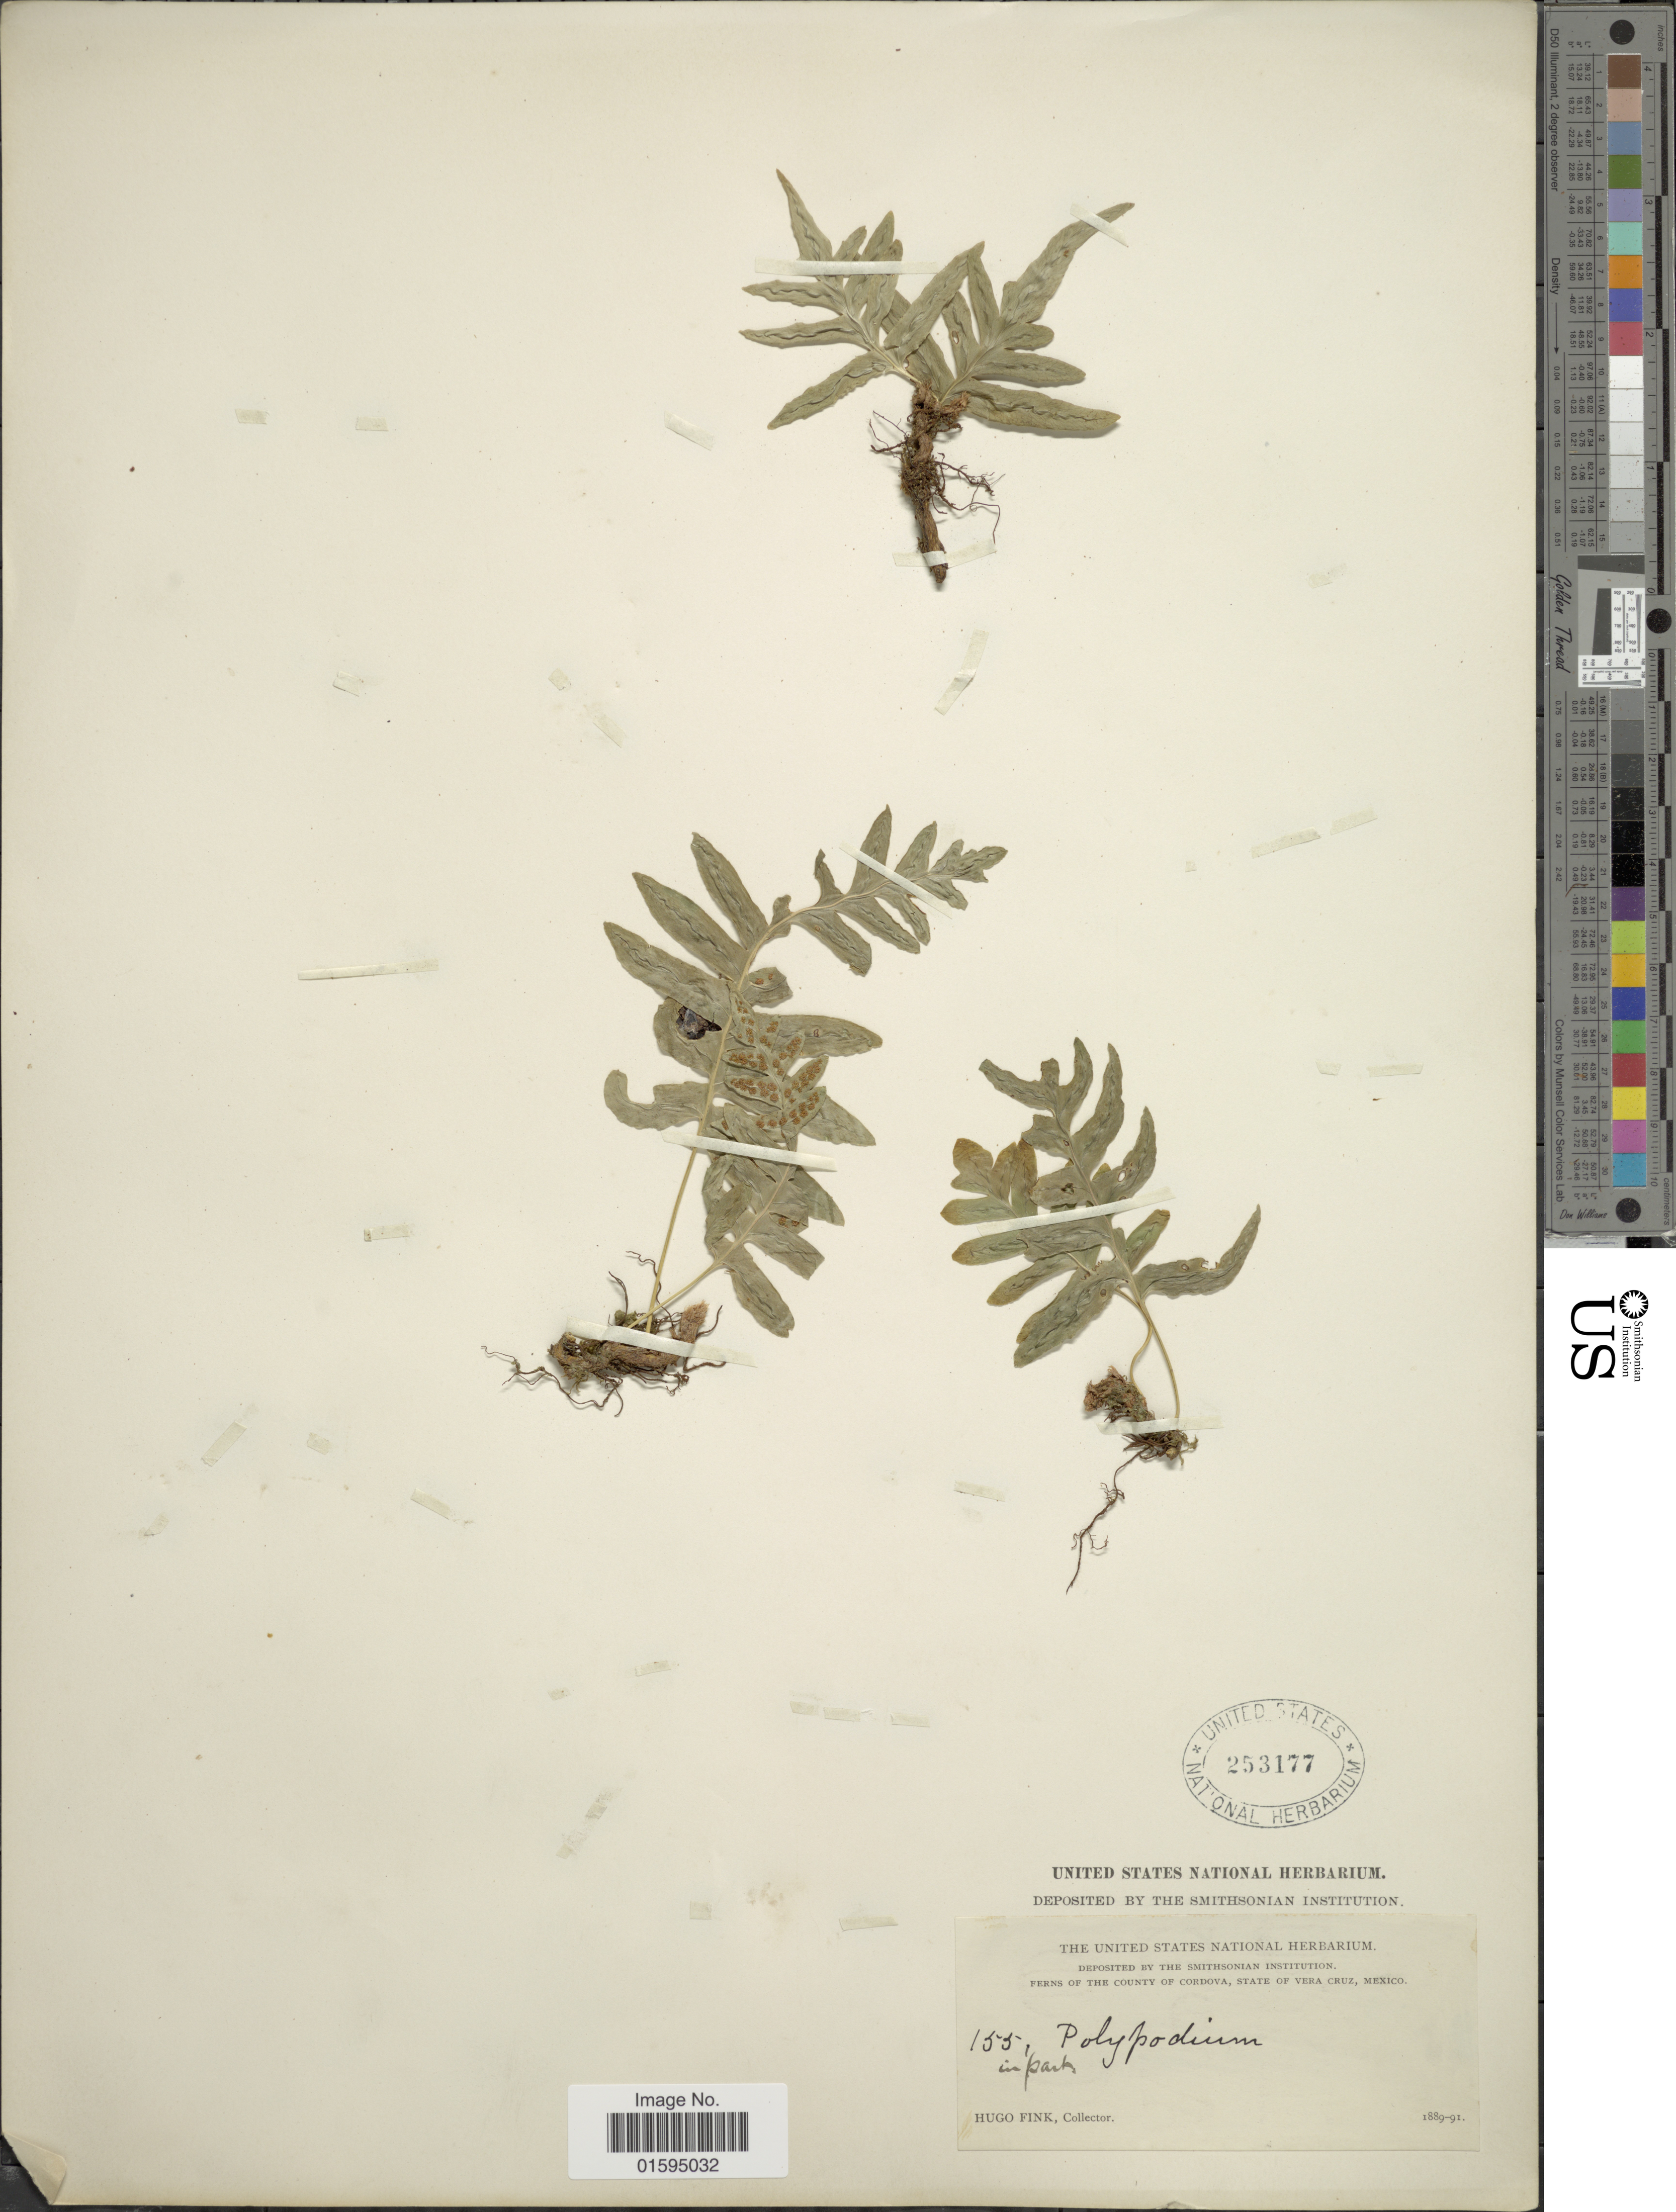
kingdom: Plantae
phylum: Tracheophyta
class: Polypodiopsida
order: Polypodiales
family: Polypodiaceae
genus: Polypodium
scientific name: Polypodium echinolepis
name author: Fée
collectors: H. Fink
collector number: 155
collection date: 1889/1891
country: Mexico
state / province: Veracruz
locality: The County of Cordova, State of Vera Cruz.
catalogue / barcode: US 253177